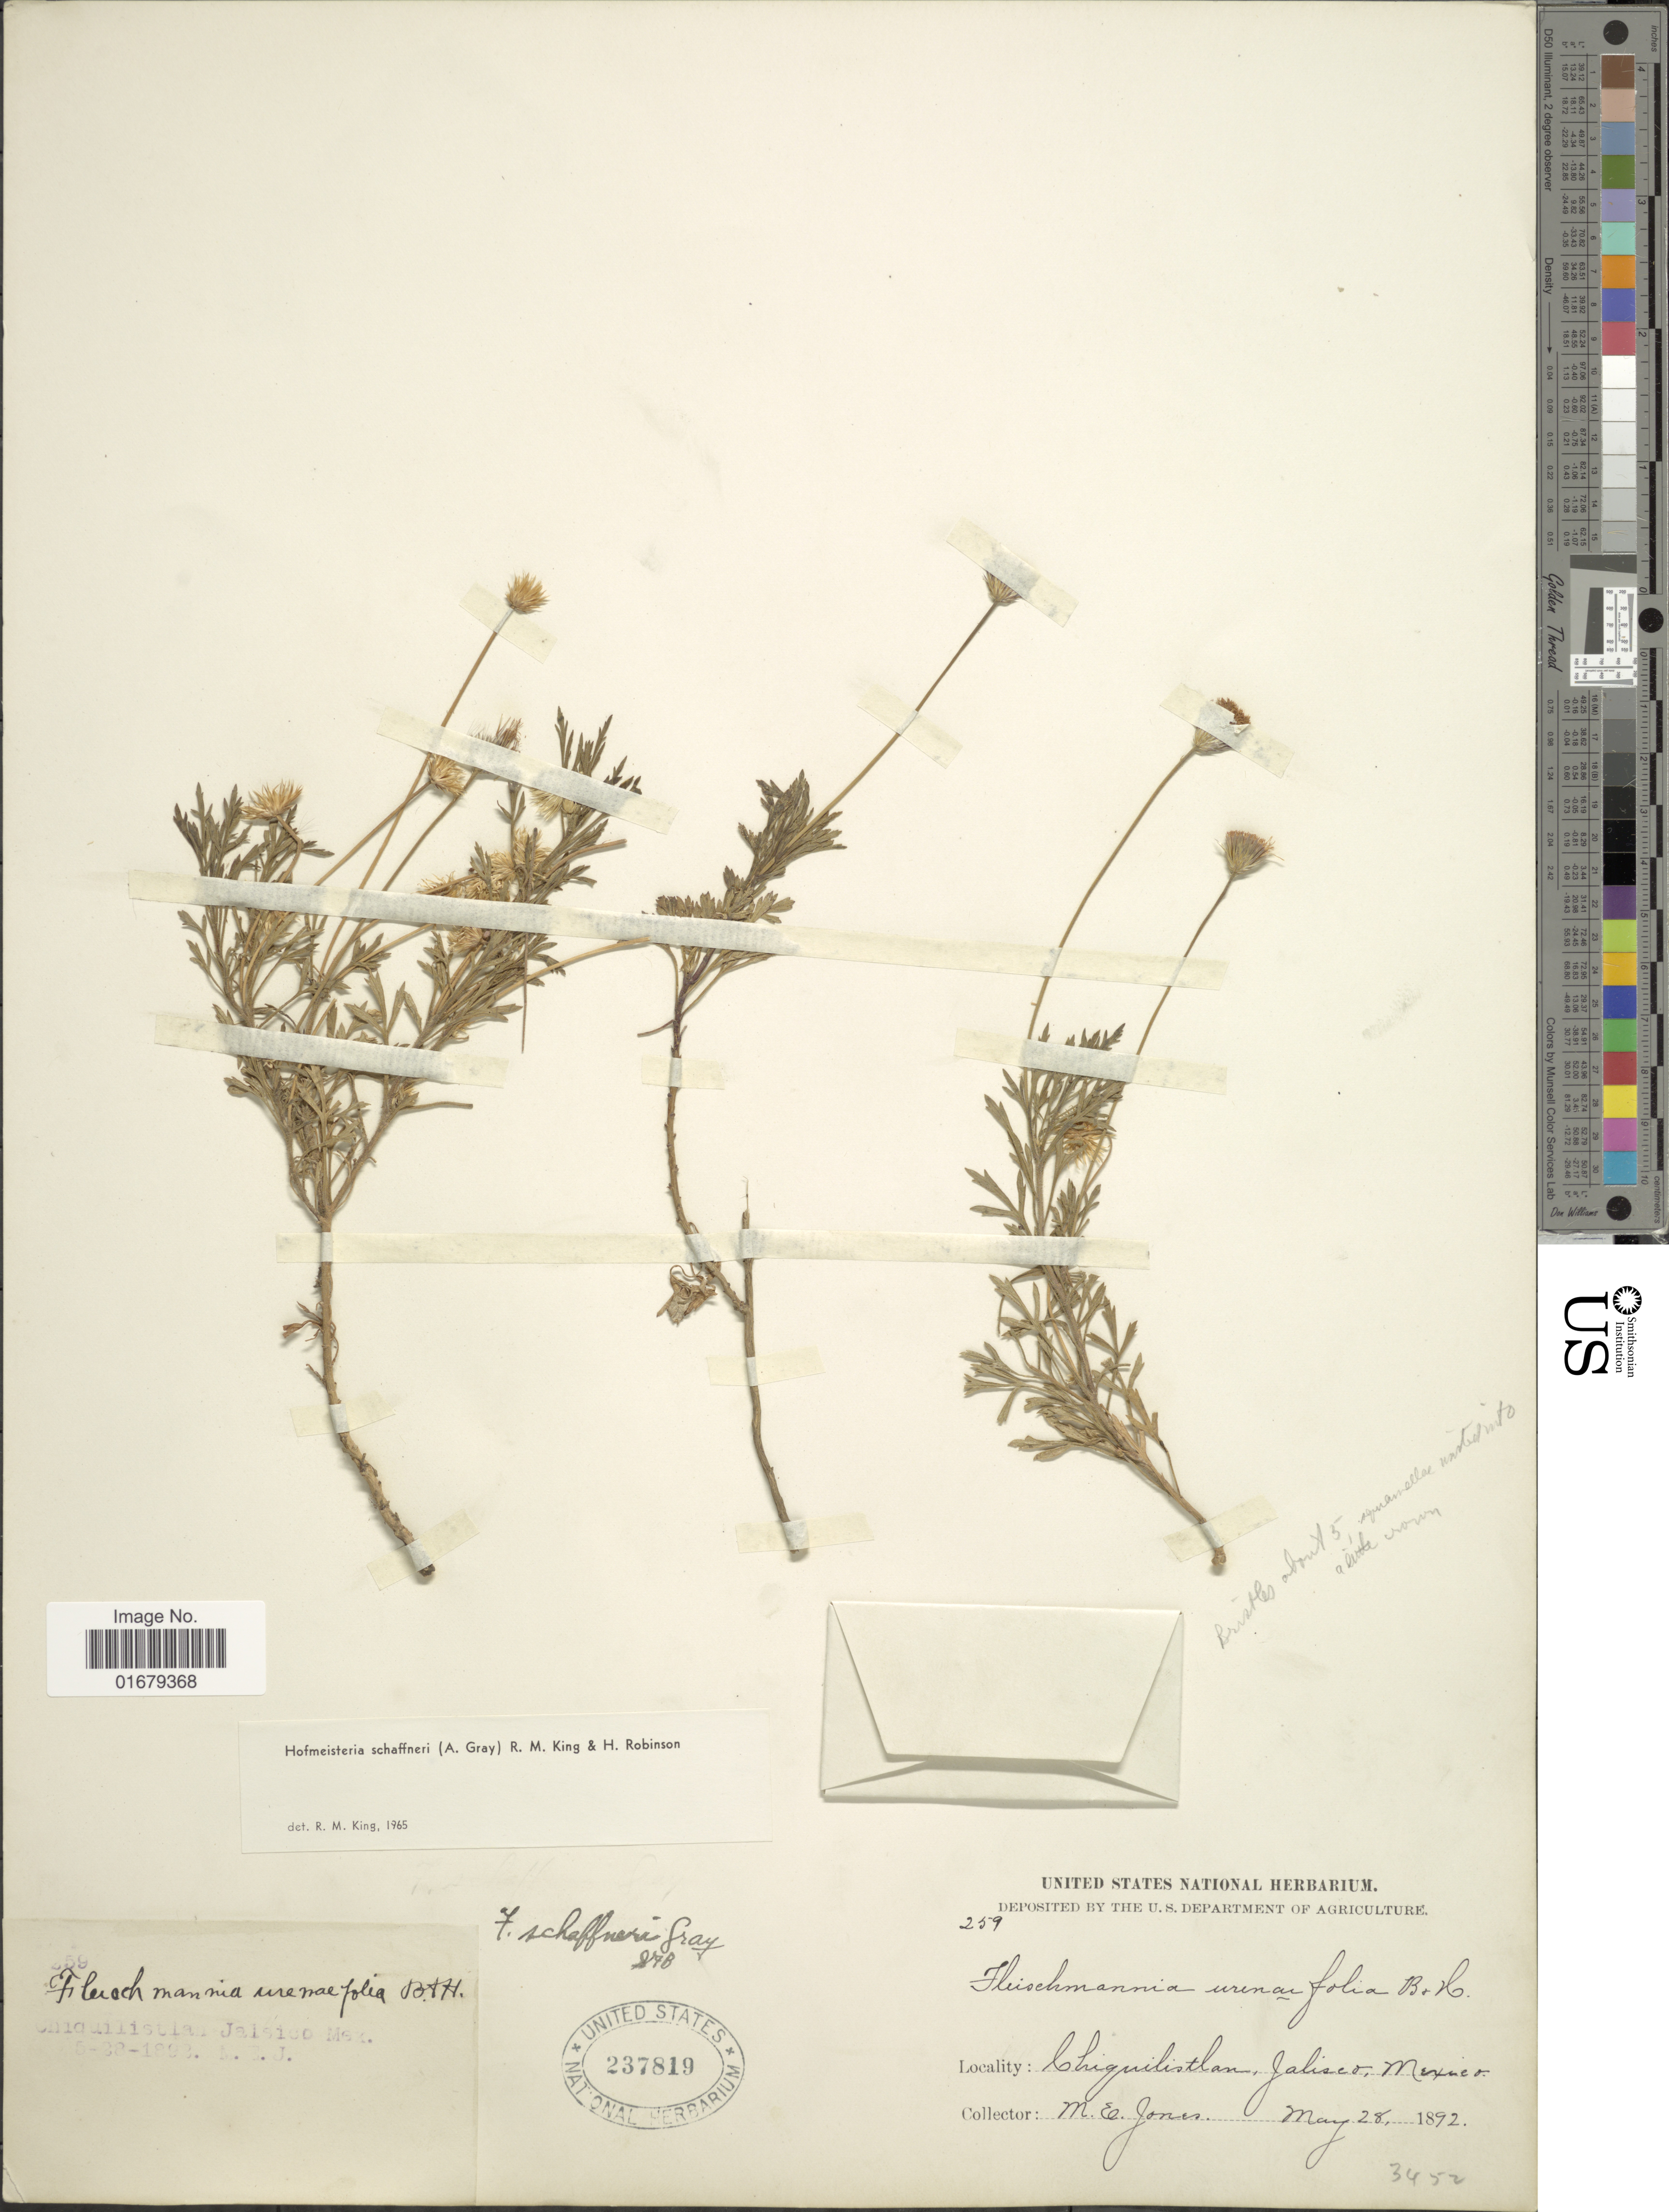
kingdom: Plantae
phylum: Tracheophyta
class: Magnoliopsida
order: Asterales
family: Asteraceae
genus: Hofmeisteria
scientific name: Hofmeisteria schaffneri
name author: (A. Gray) R.M. King & H. Rob.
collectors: M. E. Jones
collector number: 259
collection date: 1892-05-28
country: Mexico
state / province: Jalisco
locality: Chiguilistlan, Jalisco.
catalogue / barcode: US 237819